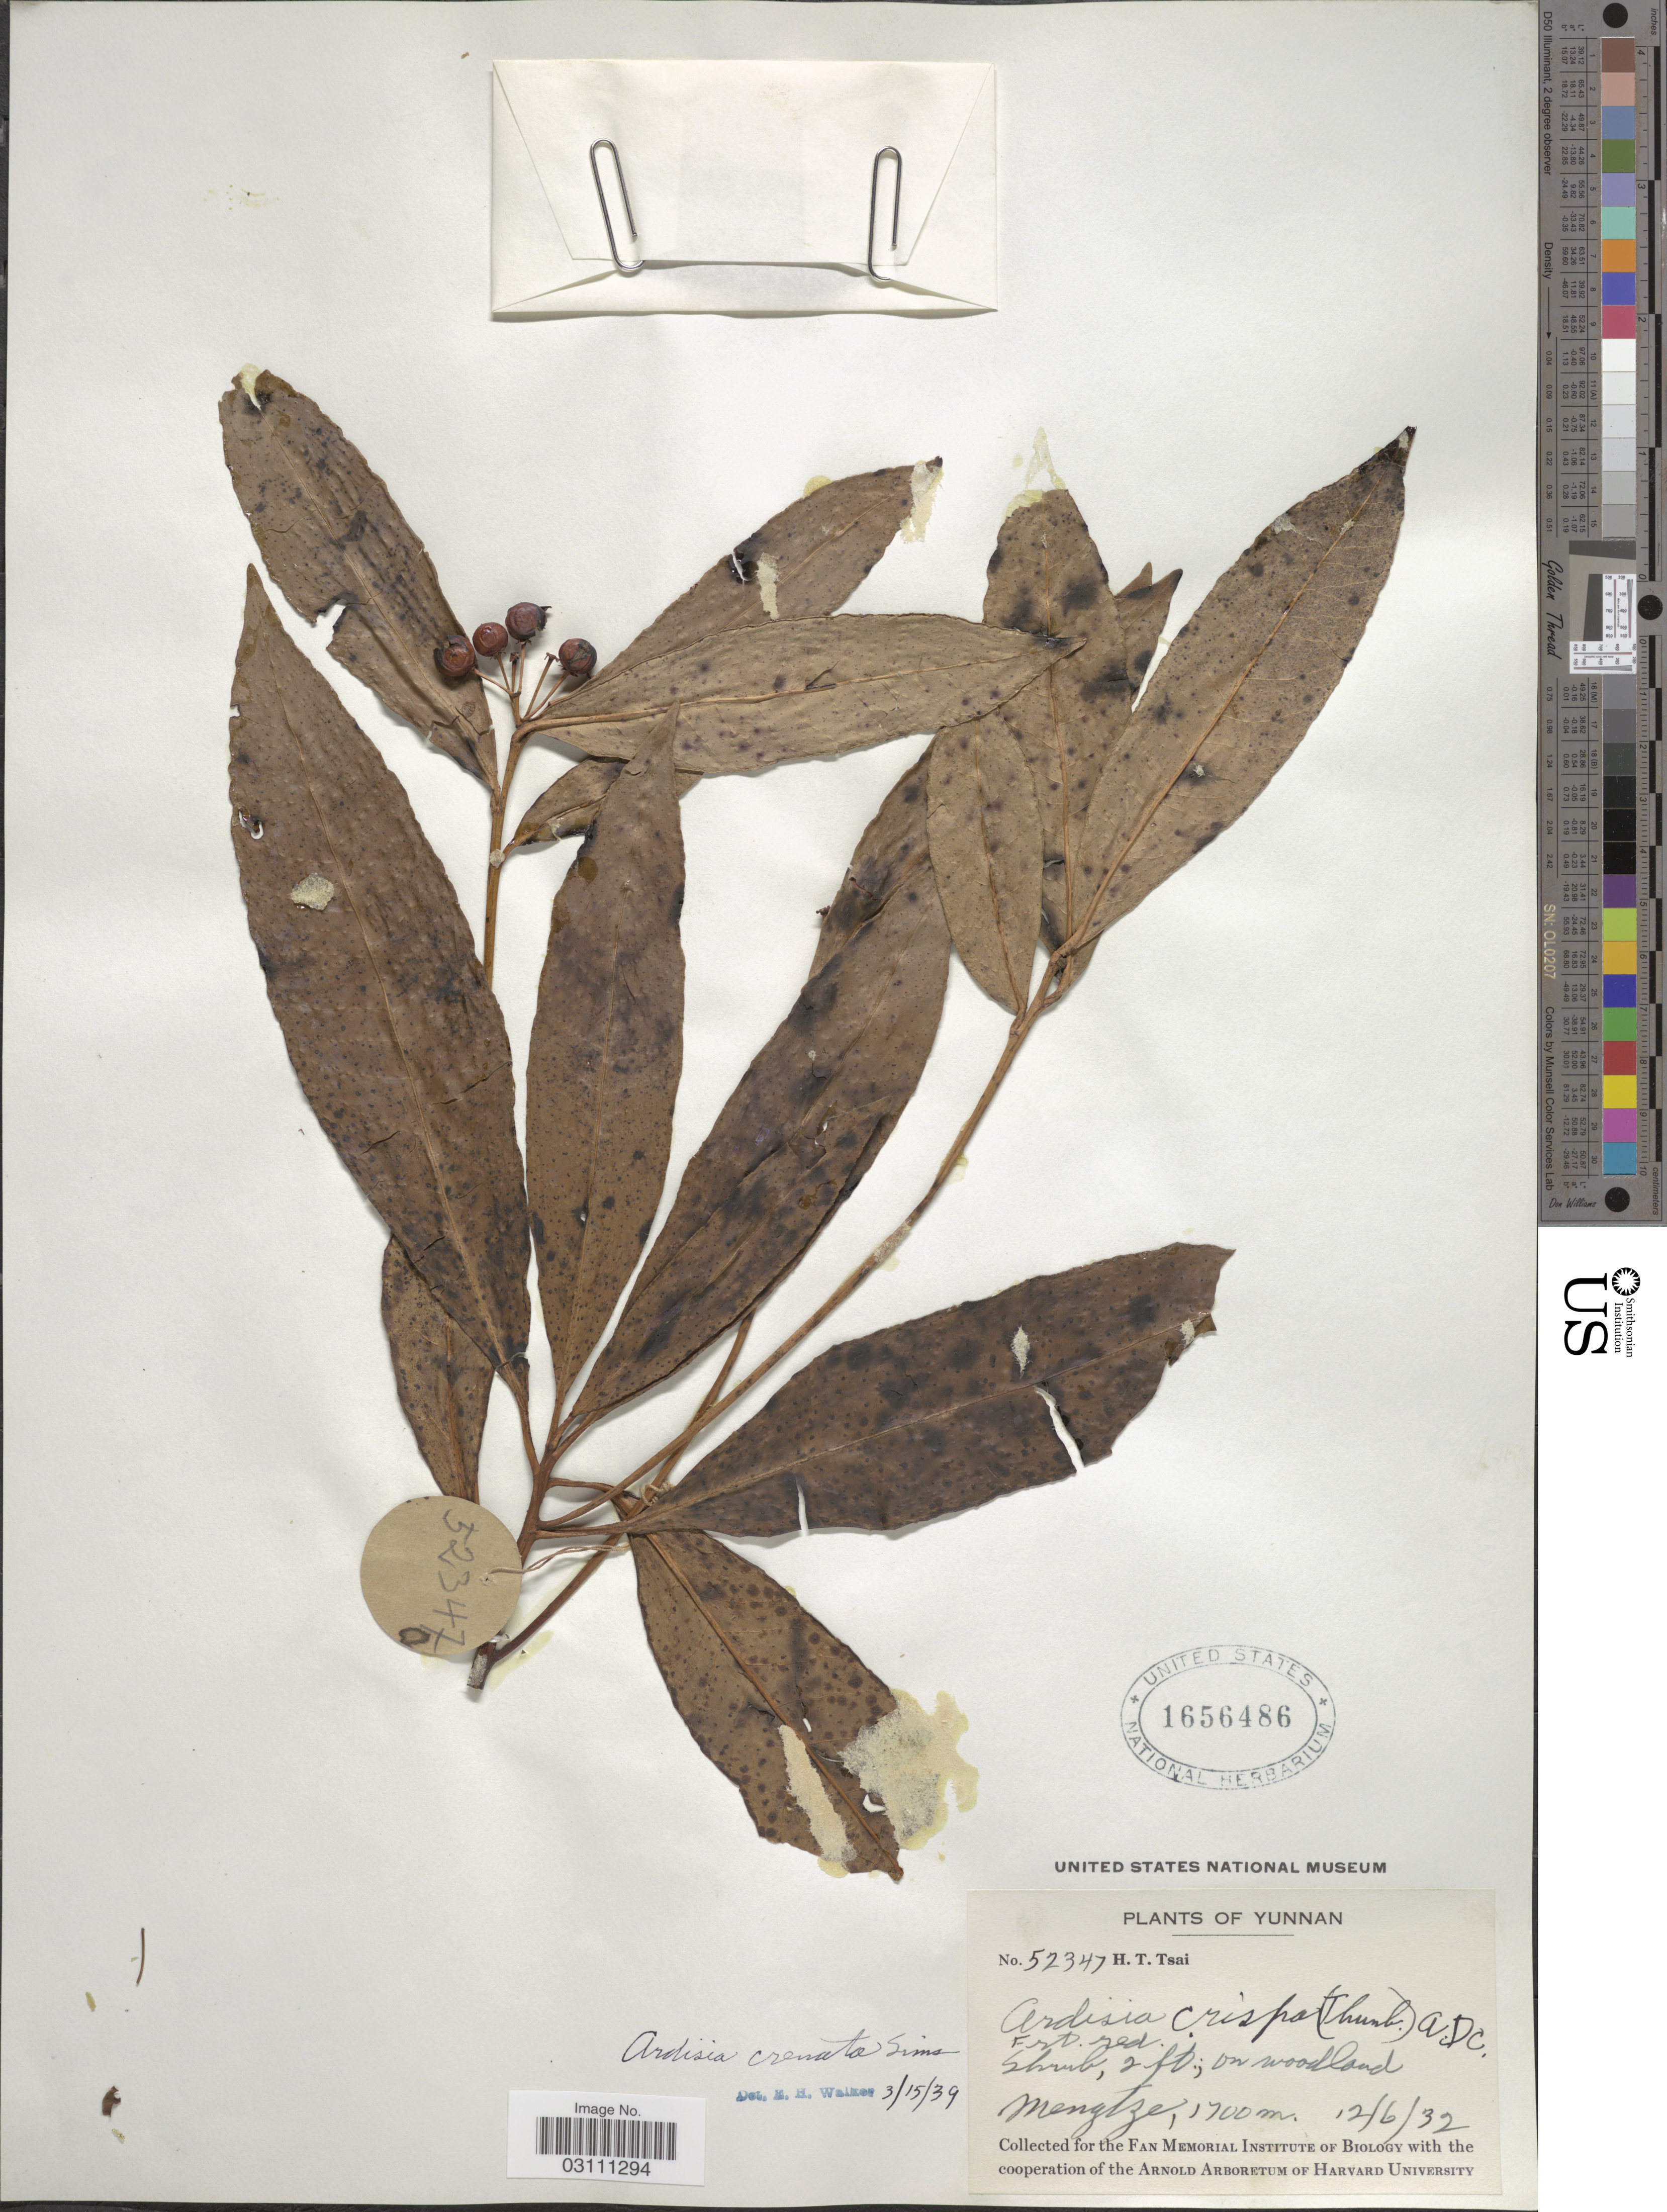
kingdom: Plantae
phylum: Tracheophyta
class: Magnoliopsida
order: Ericales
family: Primulaceae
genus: Ardisia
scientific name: Ardisia crenata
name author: Sims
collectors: H. Tsai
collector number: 52347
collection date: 1932-06-12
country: China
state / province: Yunnan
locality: Mengtze.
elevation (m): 1700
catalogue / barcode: US 1656486